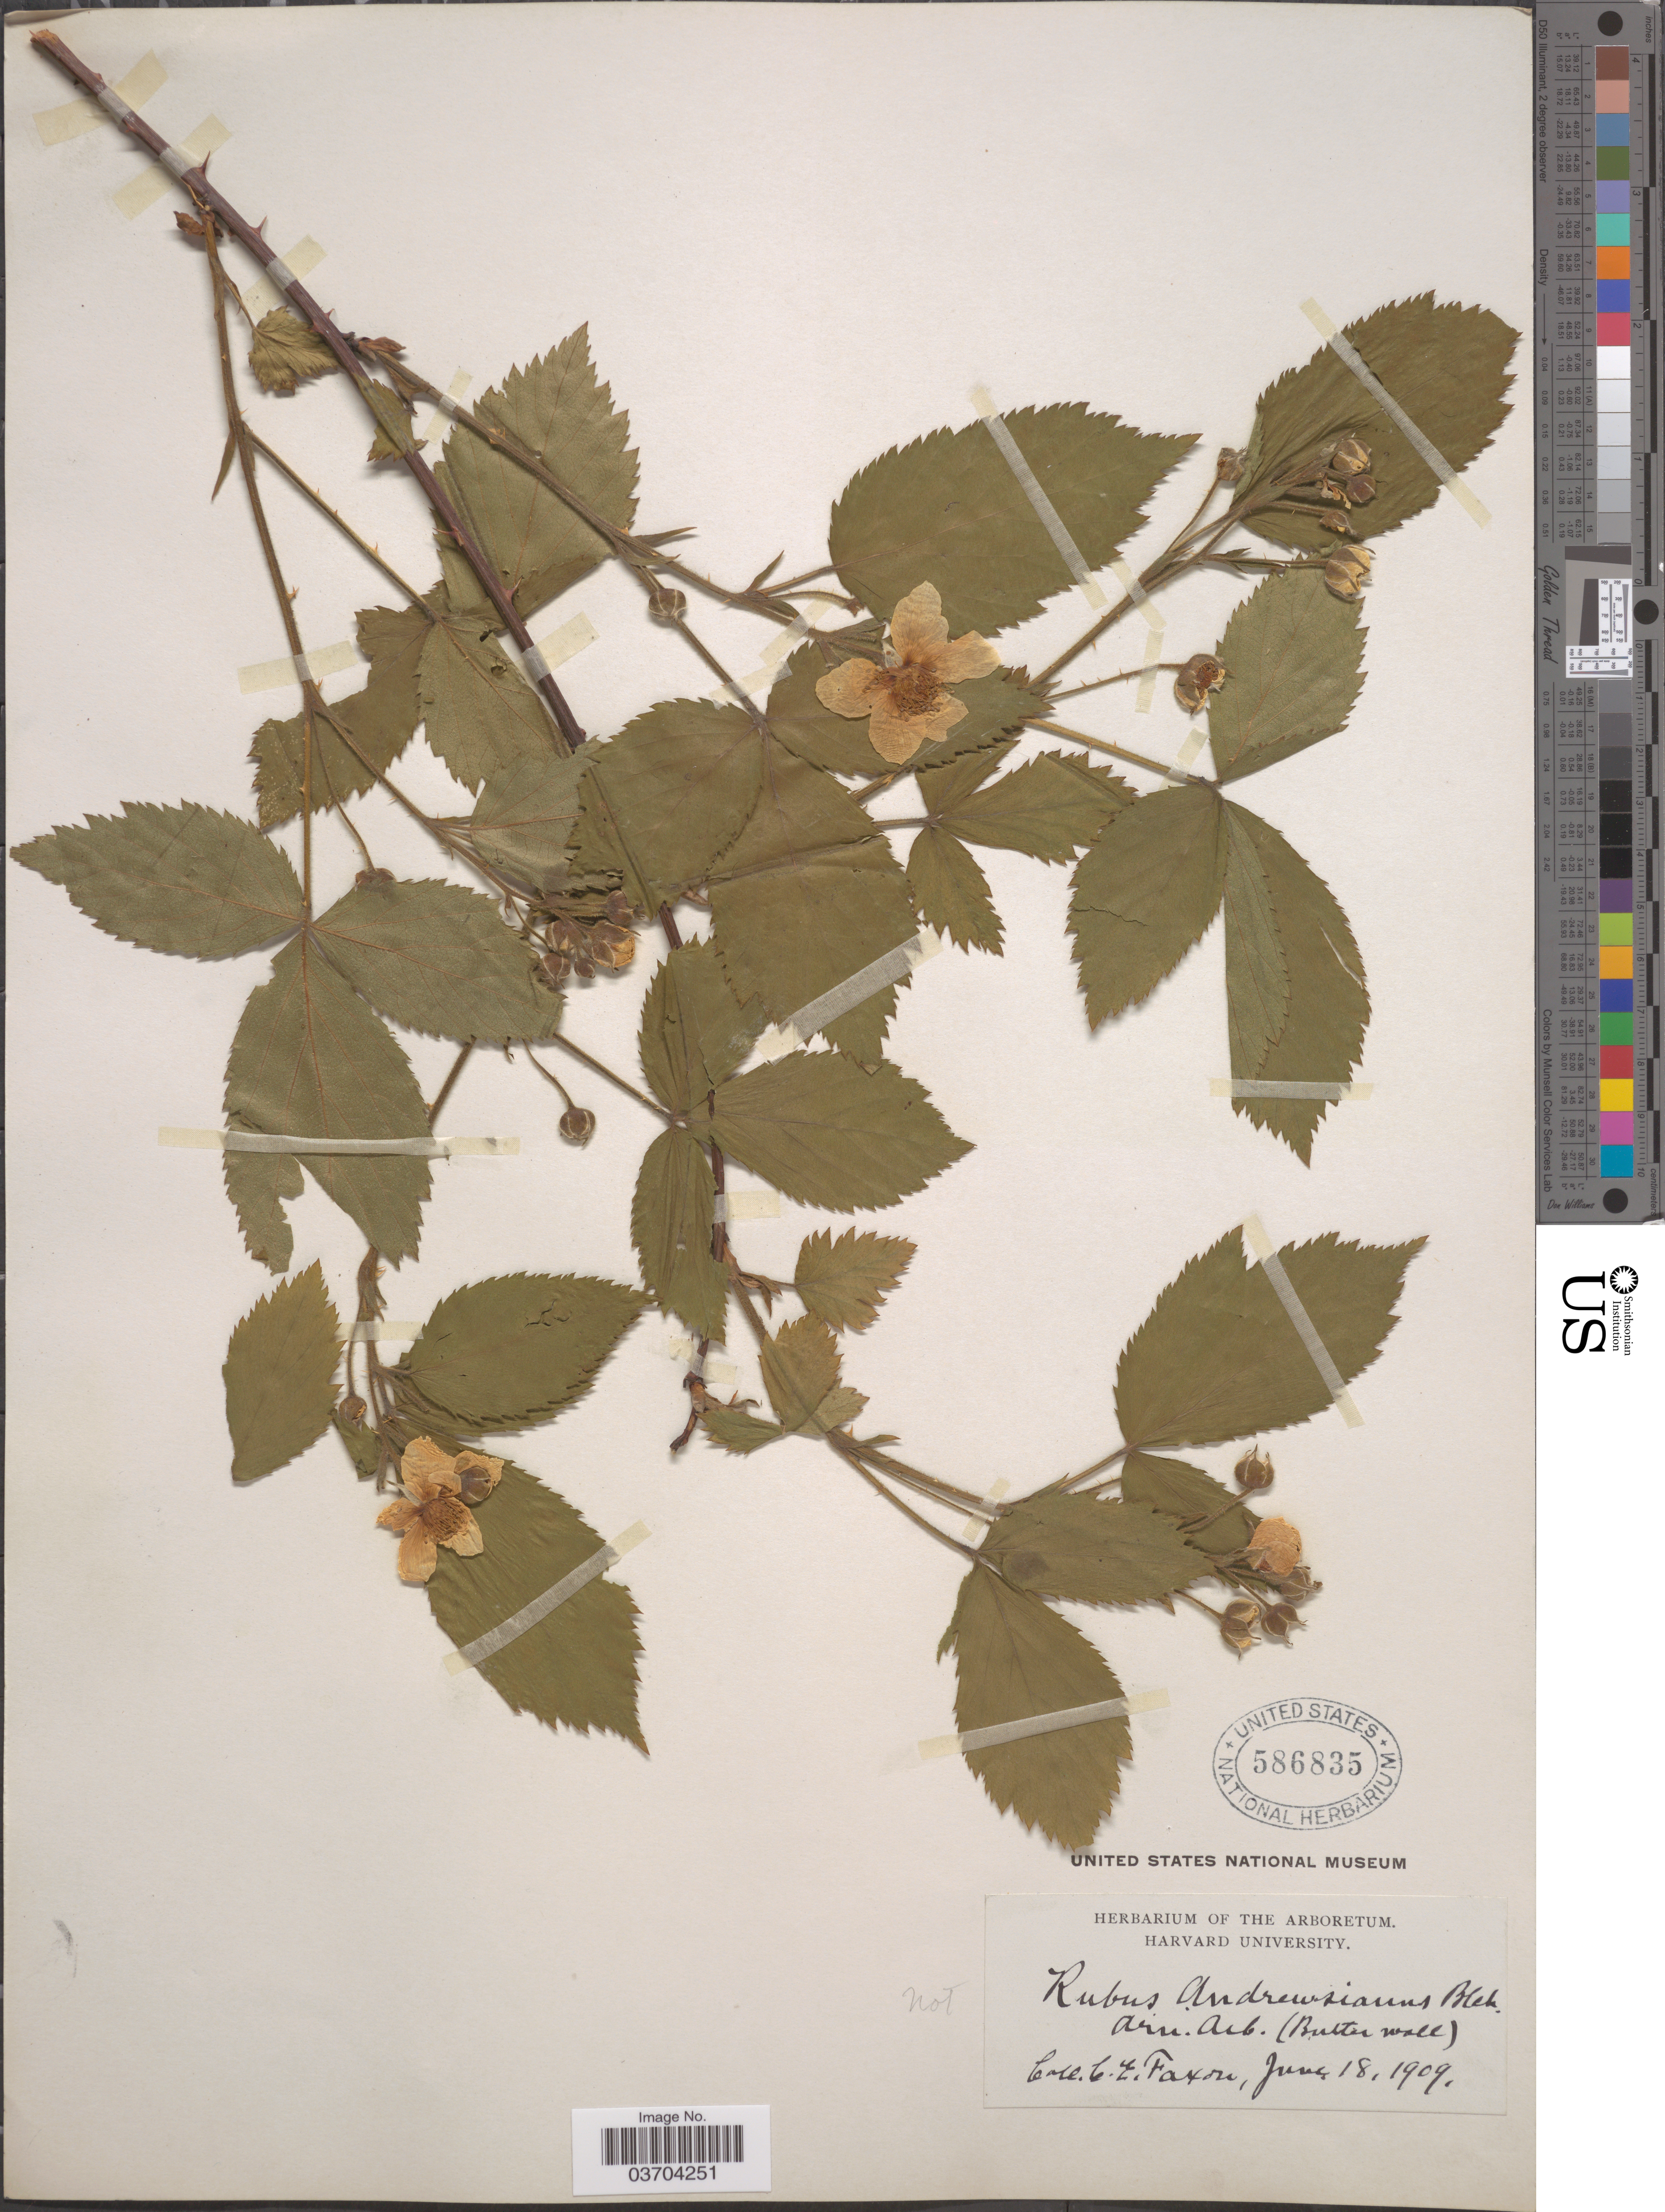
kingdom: Plantae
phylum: Tracheophyta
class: Magnoliopsida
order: Rosales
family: Rosaceae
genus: Rubus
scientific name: Rubus argutus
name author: Link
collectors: C. Faxon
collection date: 1909-06-18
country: United States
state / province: Massachusetts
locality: Arn. Arb. (Butler wall).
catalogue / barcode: US 586835